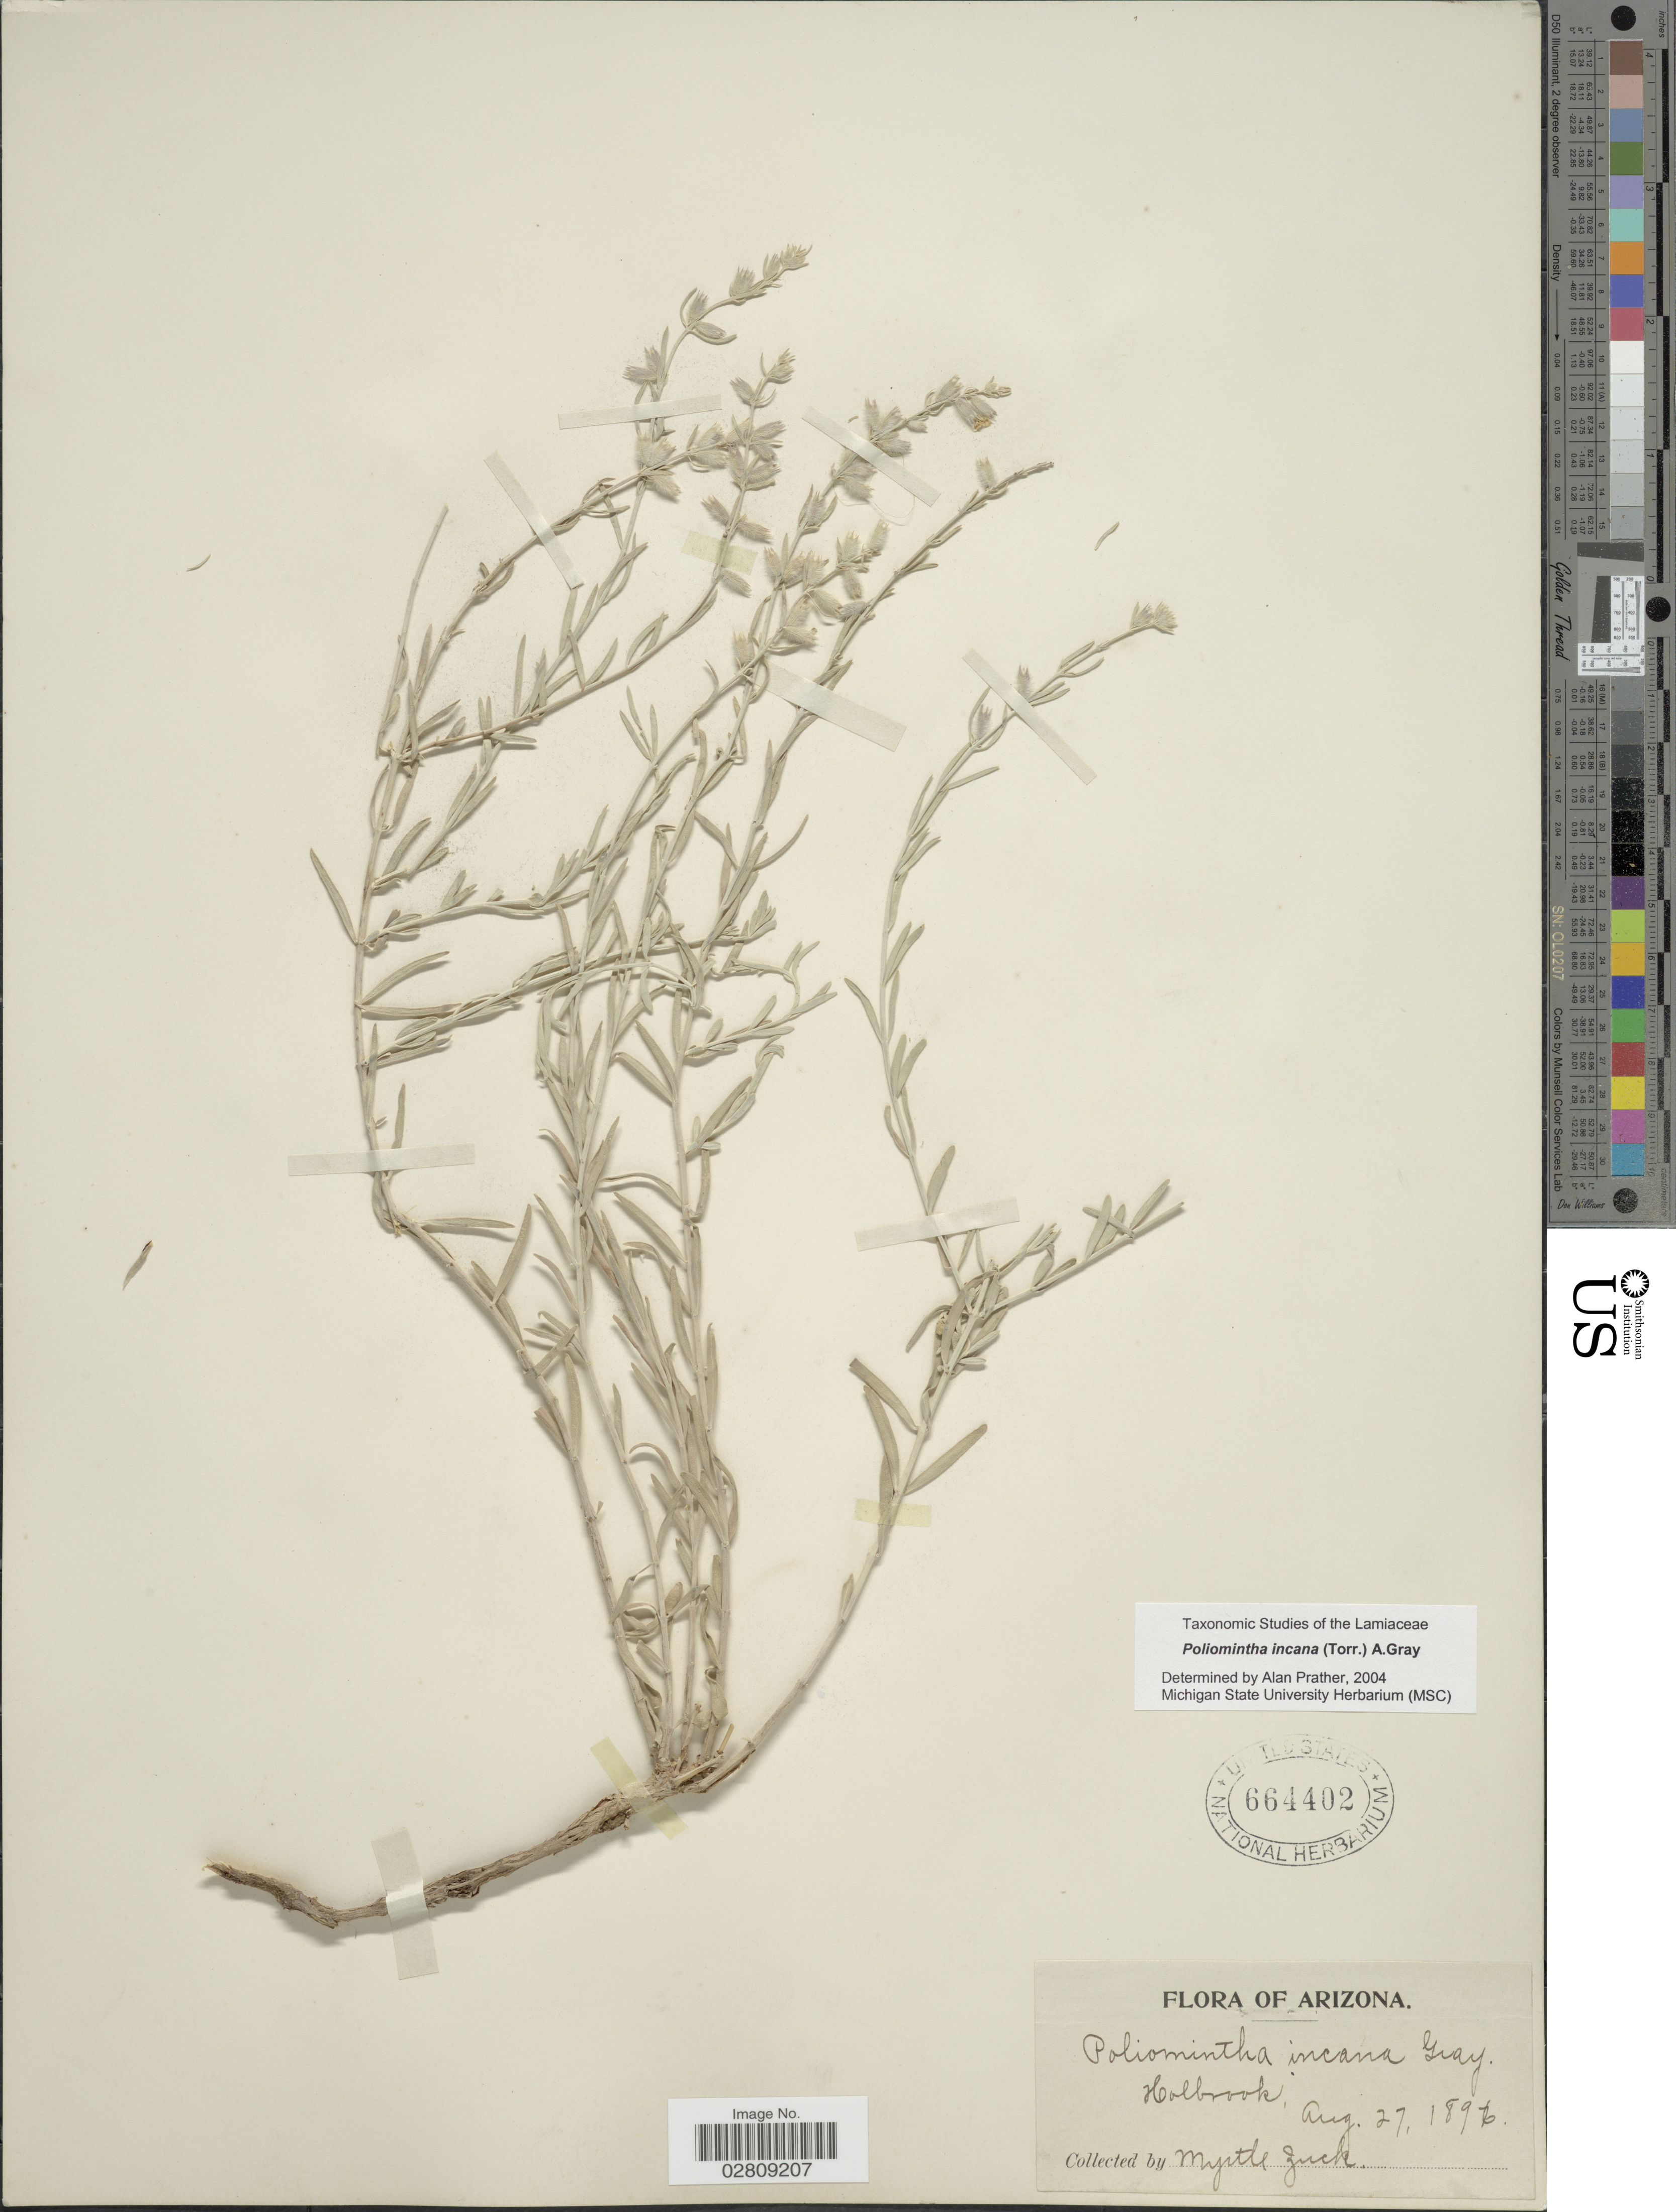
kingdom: Plantae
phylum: Tracheophyta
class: Magnoliopsida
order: Lamiales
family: Lamiaceae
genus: Poliomintha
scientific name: Poliomintha incana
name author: (Torr.) A. Gray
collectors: M. Zuck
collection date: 1896-08-27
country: United States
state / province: Arizona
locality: Holbrook.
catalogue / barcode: US 664402